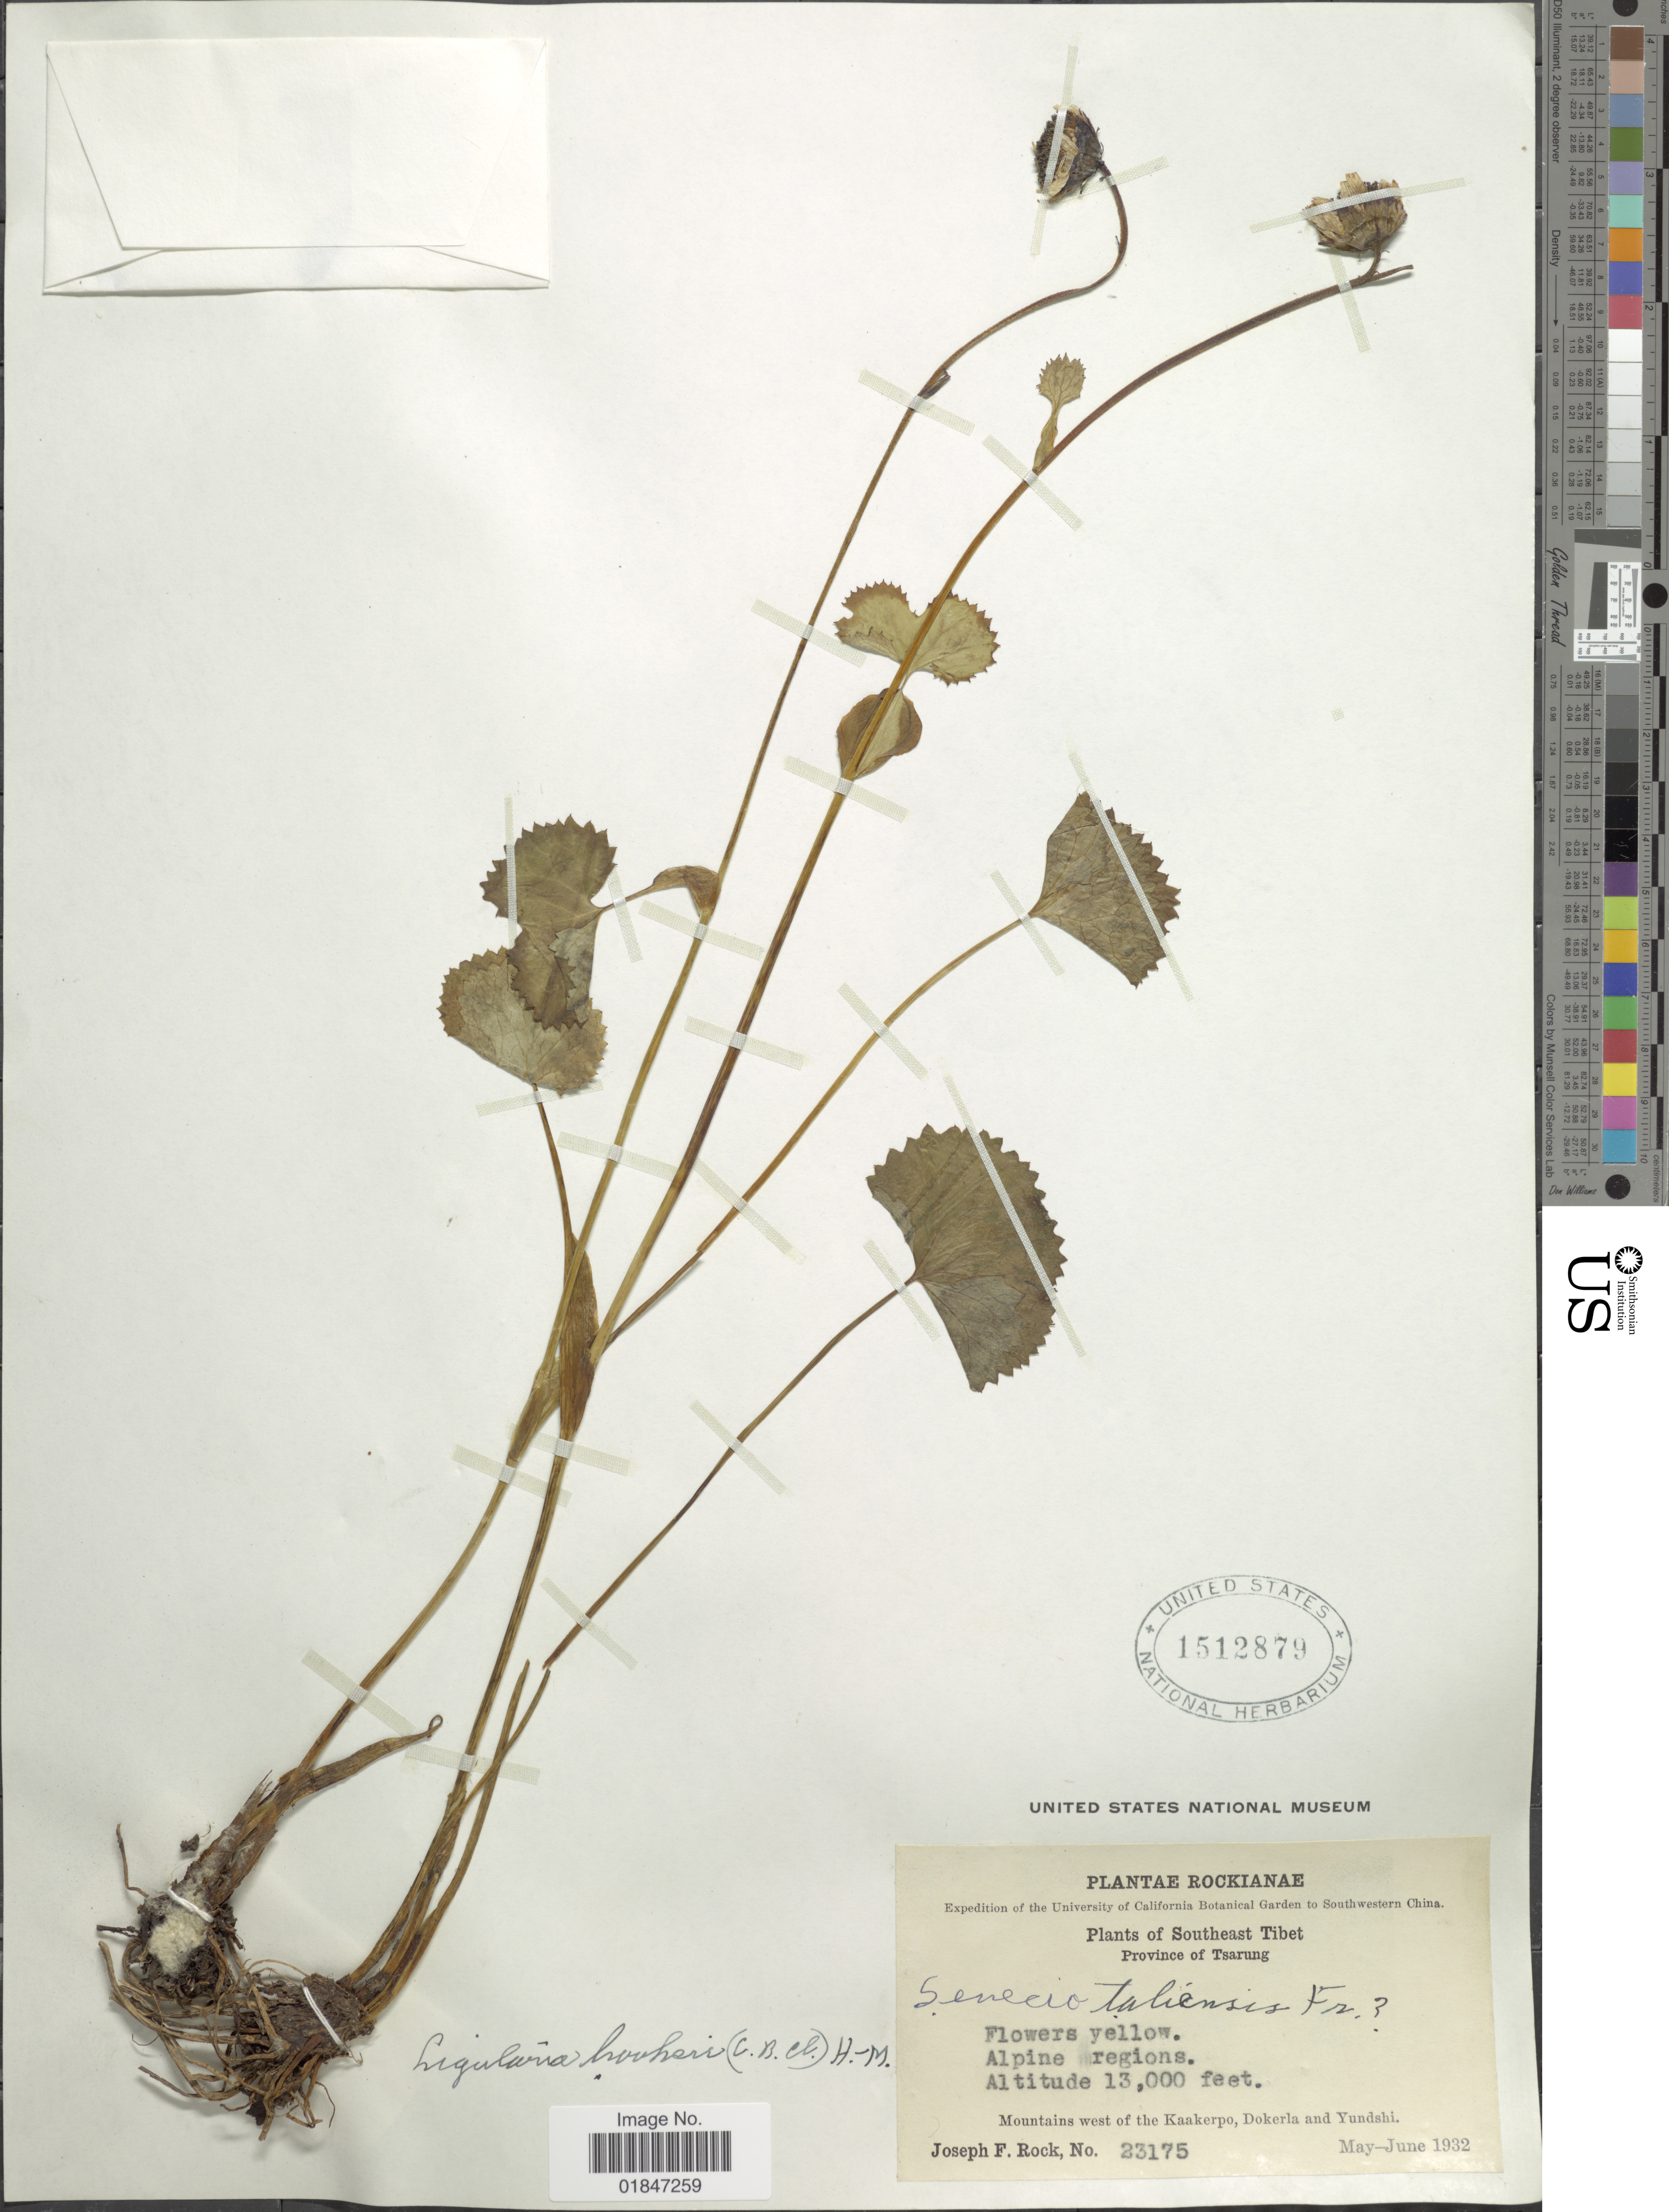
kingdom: Plantae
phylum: Tracheophyta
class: Magnoliopsida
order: Asterales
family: Asteraceae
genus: Ligularia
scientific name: Ligularia hookeri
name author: (C.B. Clarke) Hand.-Mazz.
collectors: J. F. Rock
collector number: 23175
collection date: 1932-05/1932-06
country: China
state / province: Xizang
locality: Southeast Tibet, Province of Tsarung. Mountains west of the Kaakerpo, Dokerla and Yundshi.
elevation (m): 3962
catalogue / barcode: US 1512879